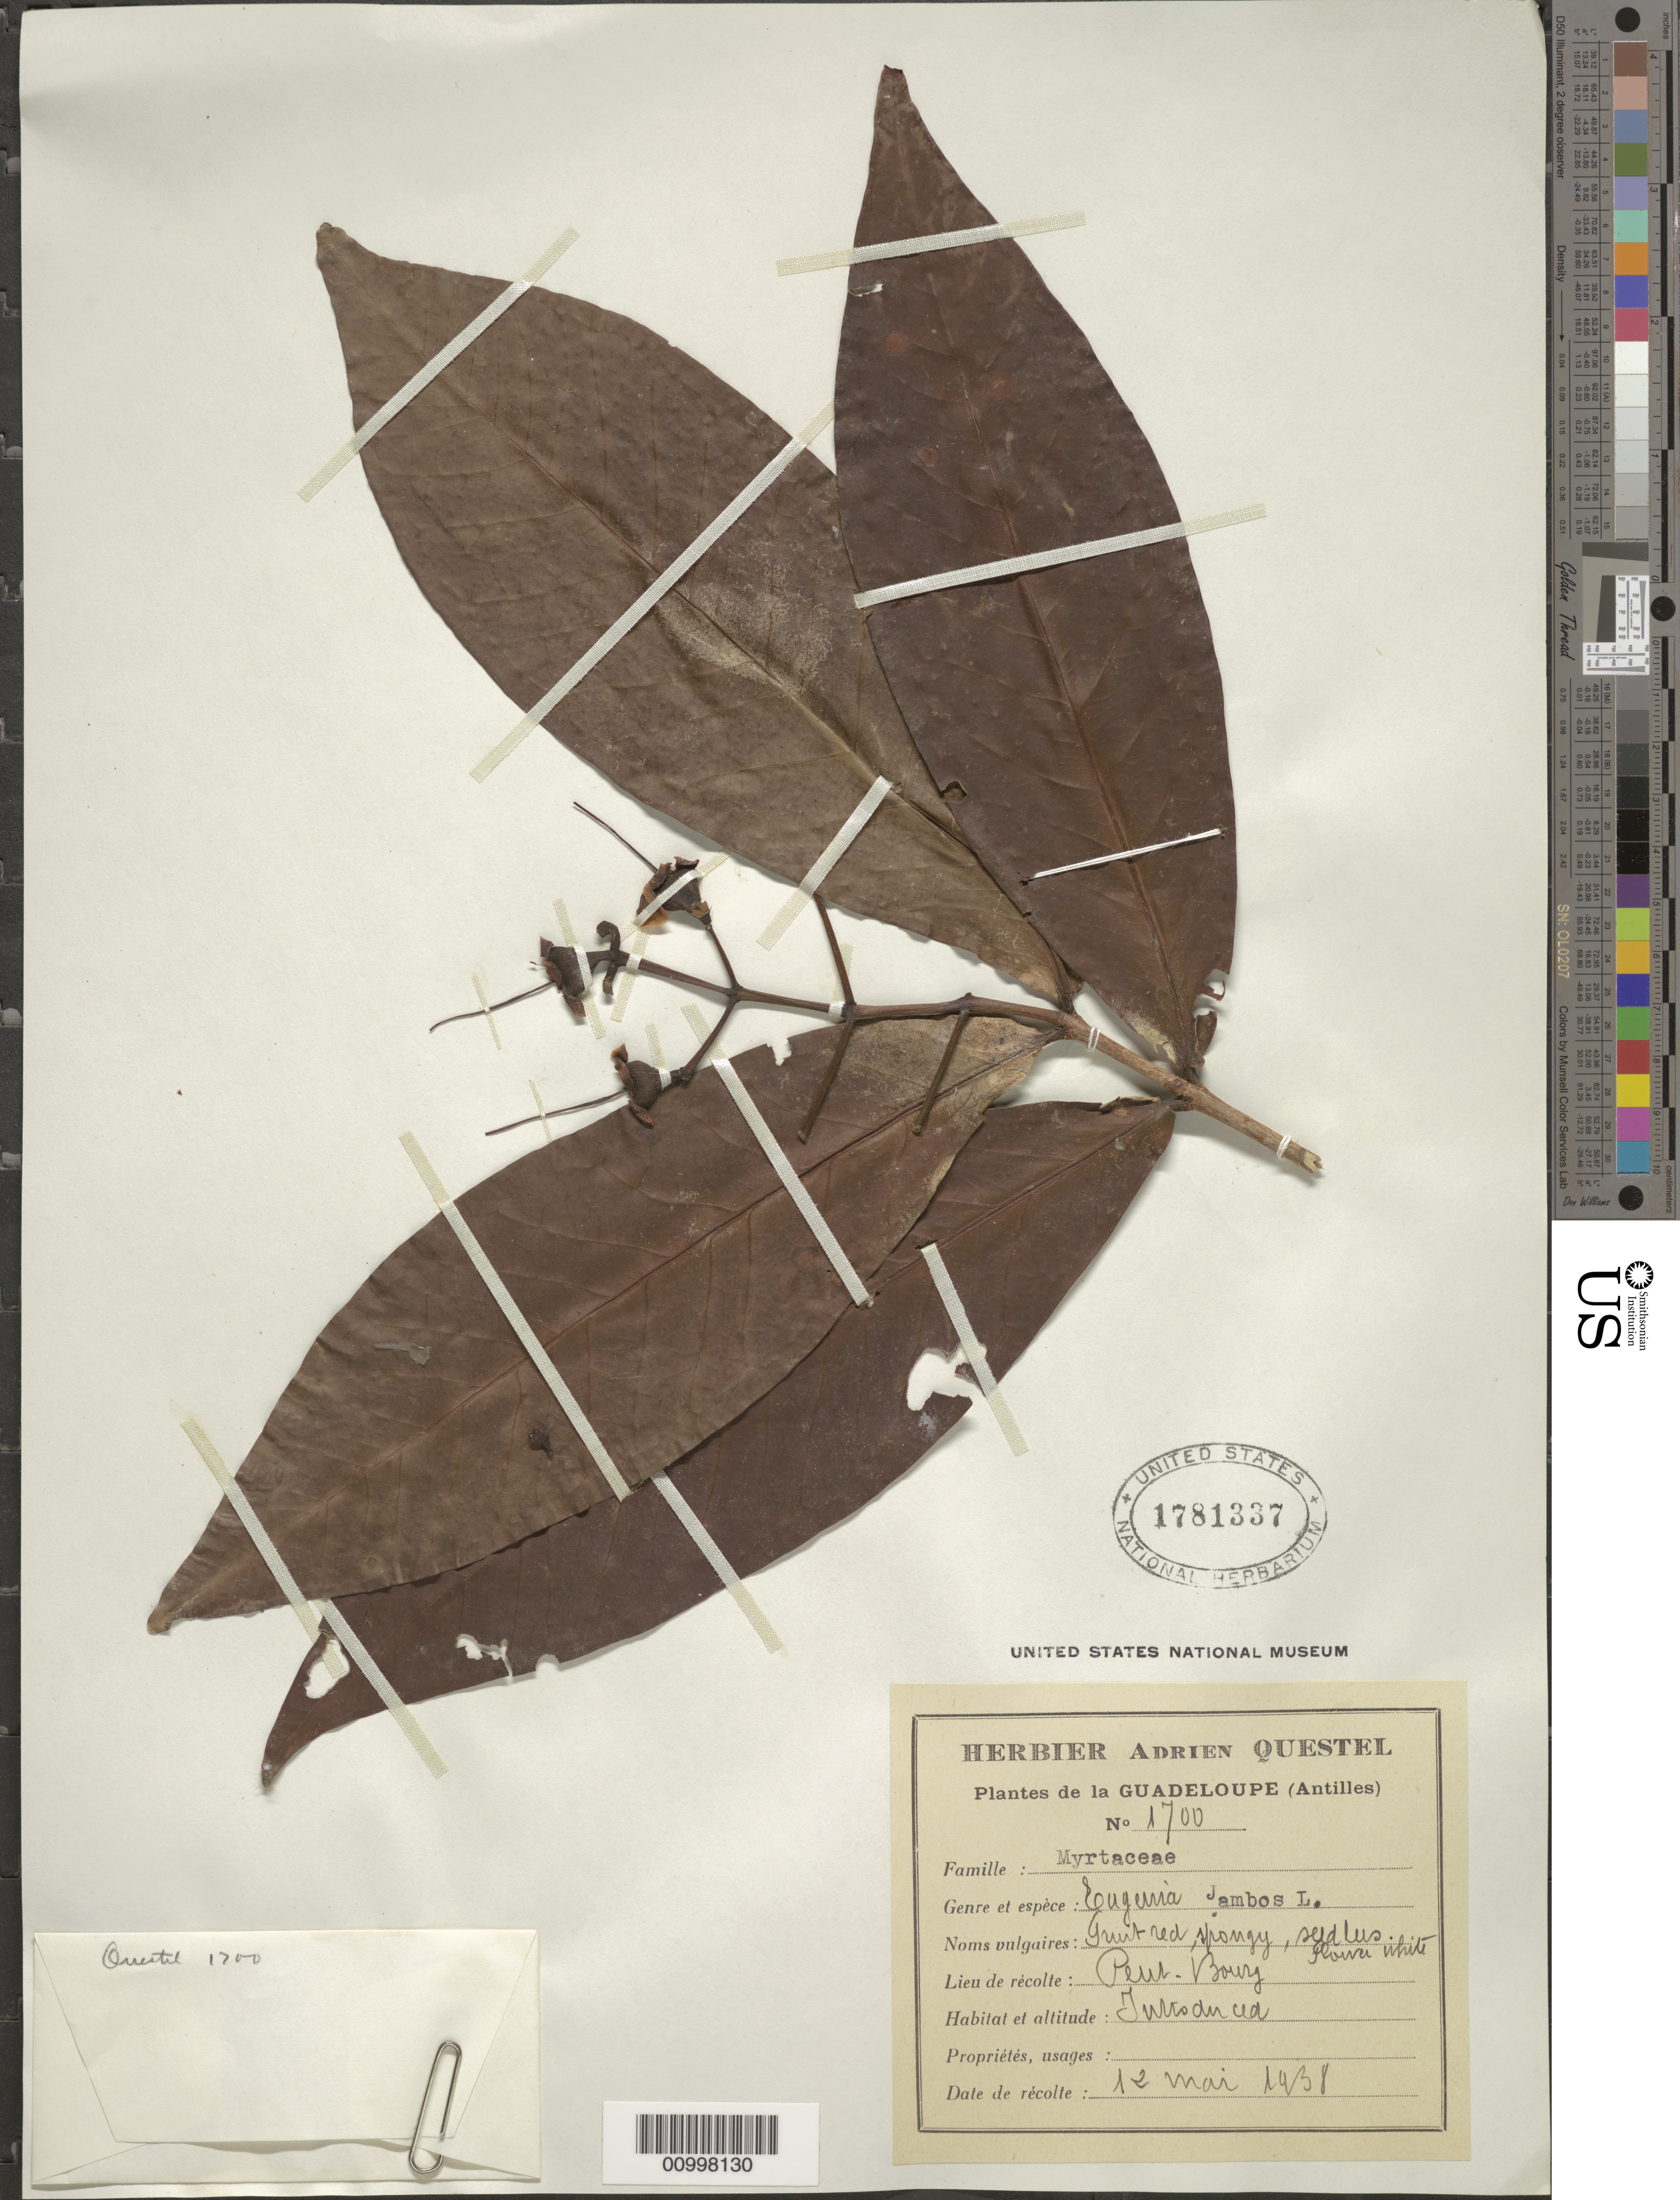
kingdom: Plantae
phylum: Tracheophyta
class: Magnoliopsida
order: Myrtales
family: Myrtaceae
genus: Syzygium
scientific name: Syzygium jambos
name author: (L.) Alston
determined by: Strong, Mark T., (BOT), Smithsonian Institution - National Museum of Natural History (UNITED STATES)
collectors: A. Questel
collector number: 1700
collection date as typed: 12 May 1938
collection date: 1938-05-12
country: Guadeloupe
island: Basse Terre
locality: Petit-Bourg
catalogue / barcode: US 1781337